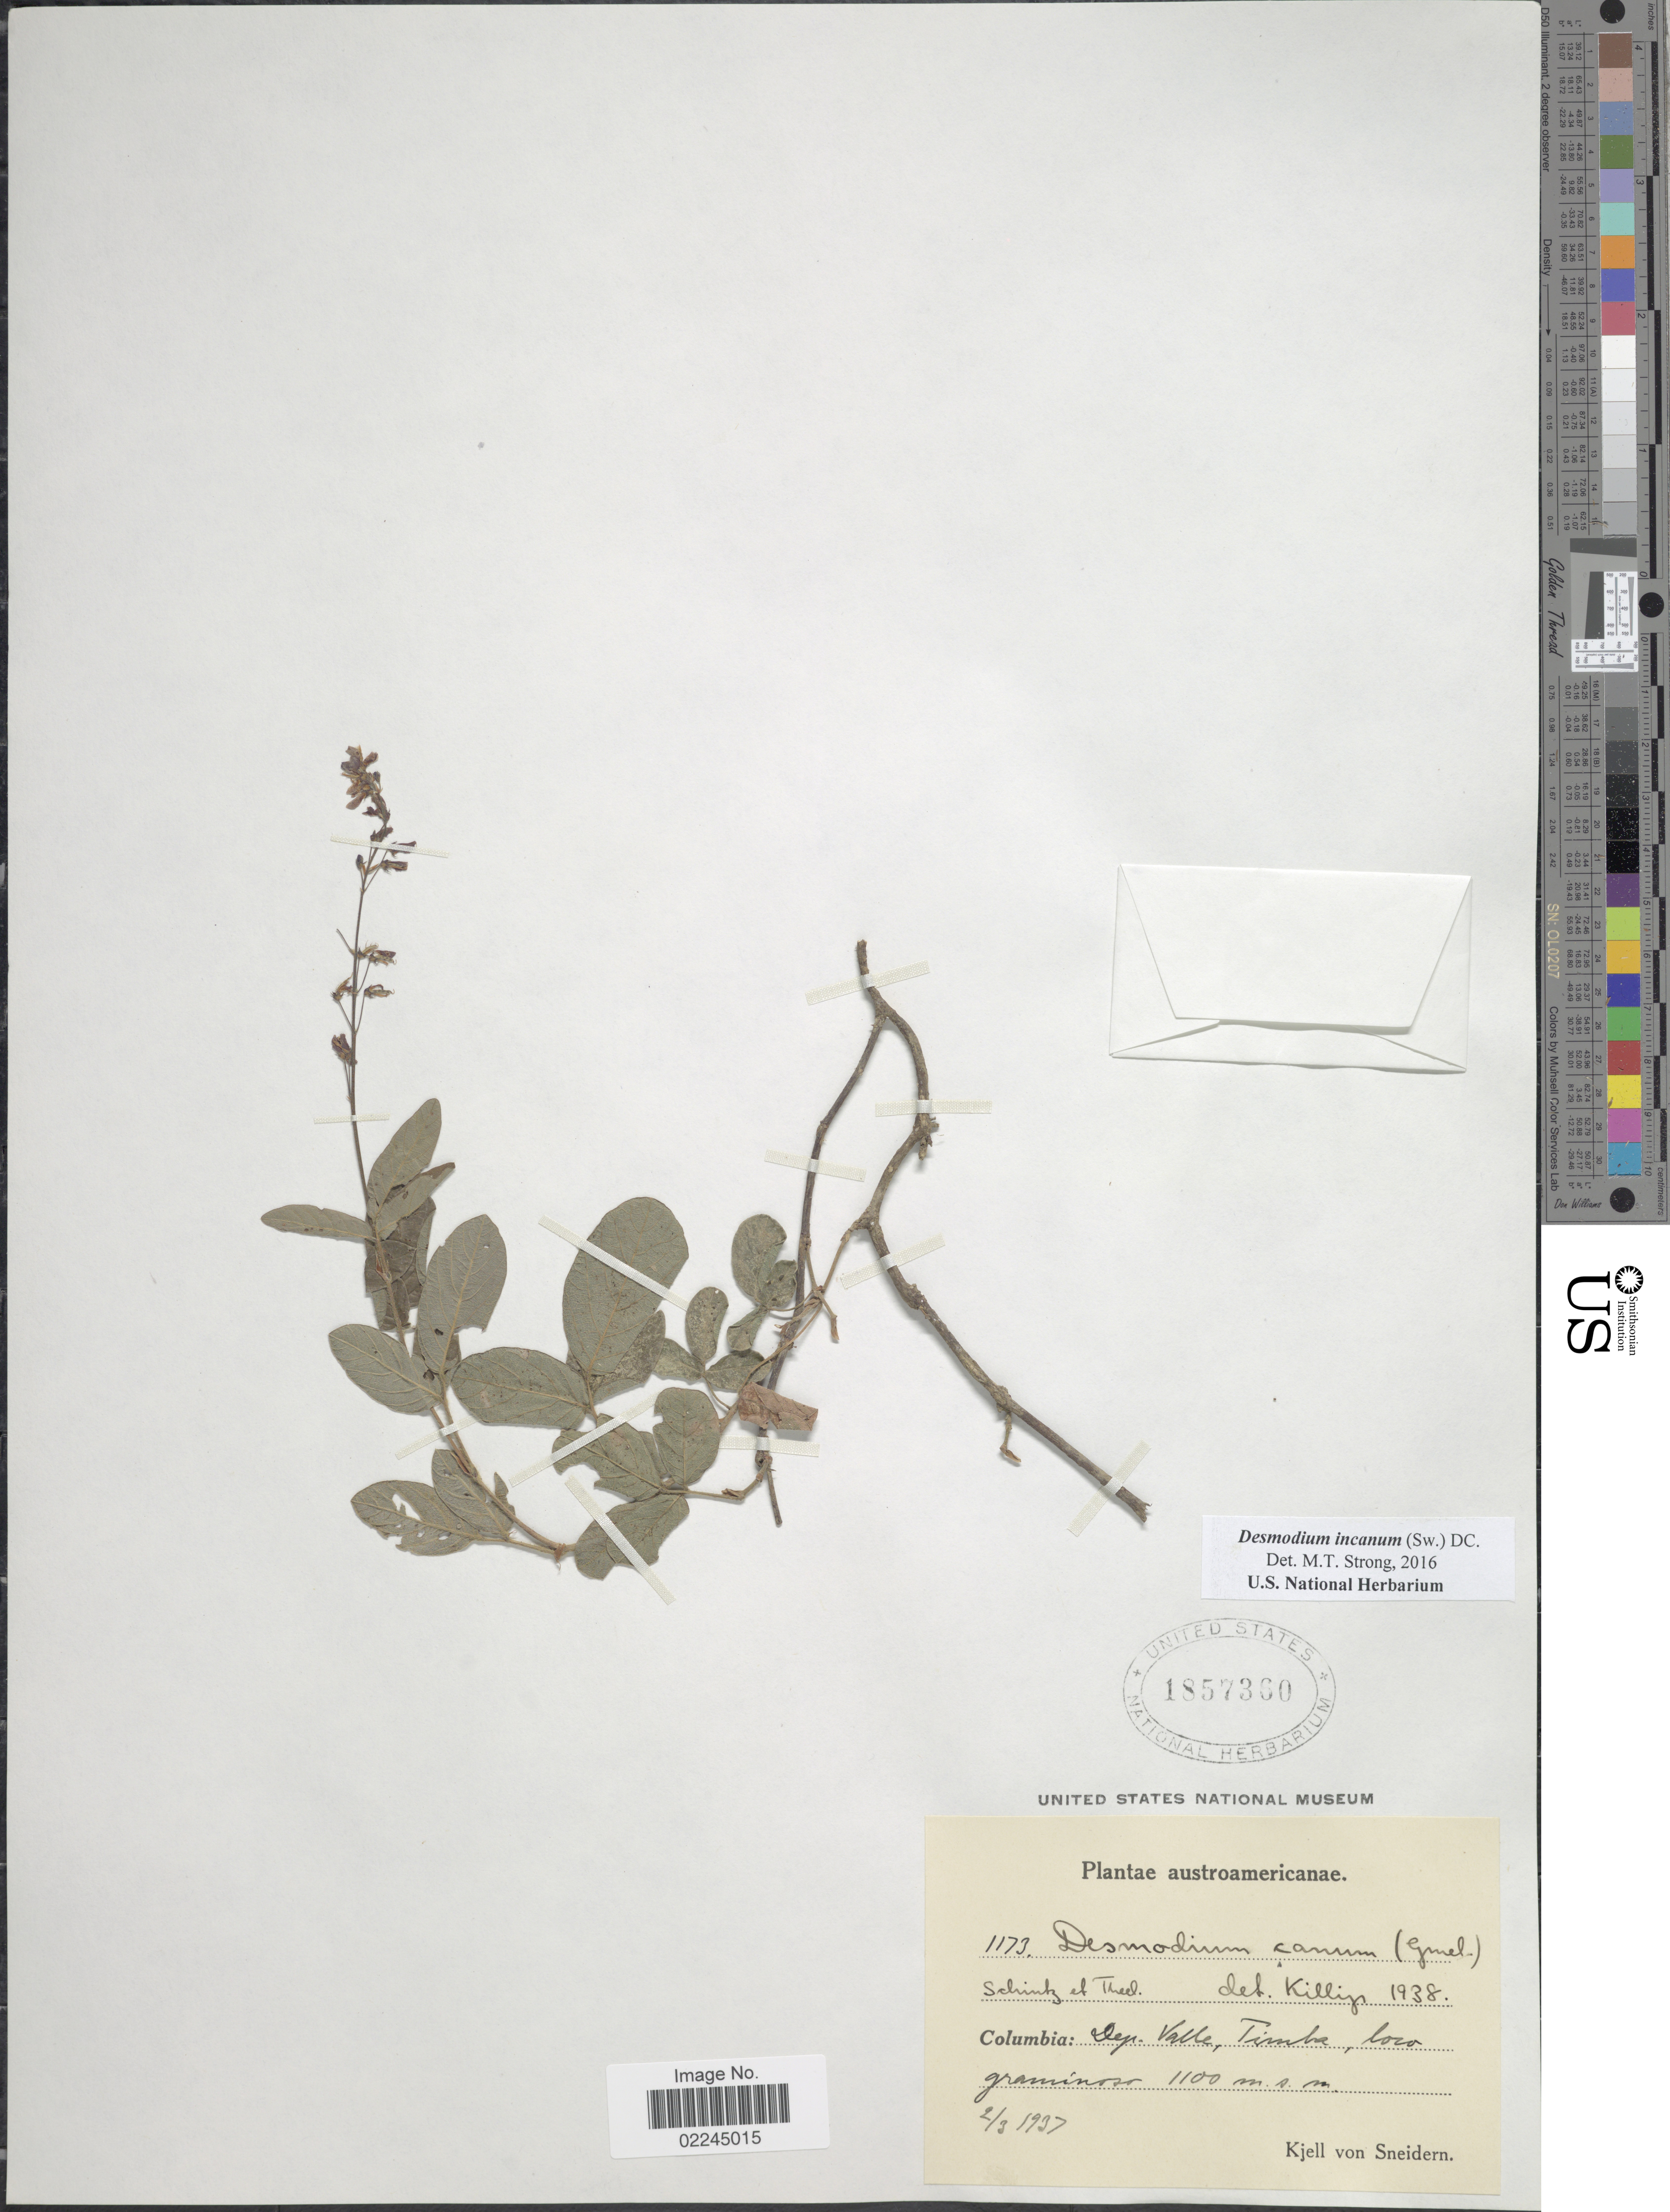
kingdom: Plantae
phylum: Tracheophyta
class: Magnoliopsida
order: Fabales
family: Fabaceae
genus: Desmodium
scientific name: Desmodium incanum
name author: (Sw.) DC.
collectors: K. von Sneidern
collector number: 1173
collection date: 1937-03-02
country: Colombia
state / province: Valle del Cauca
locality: Austroamericanae, Dep. Valle, Timba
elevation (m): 1100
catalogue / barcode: US 1857360